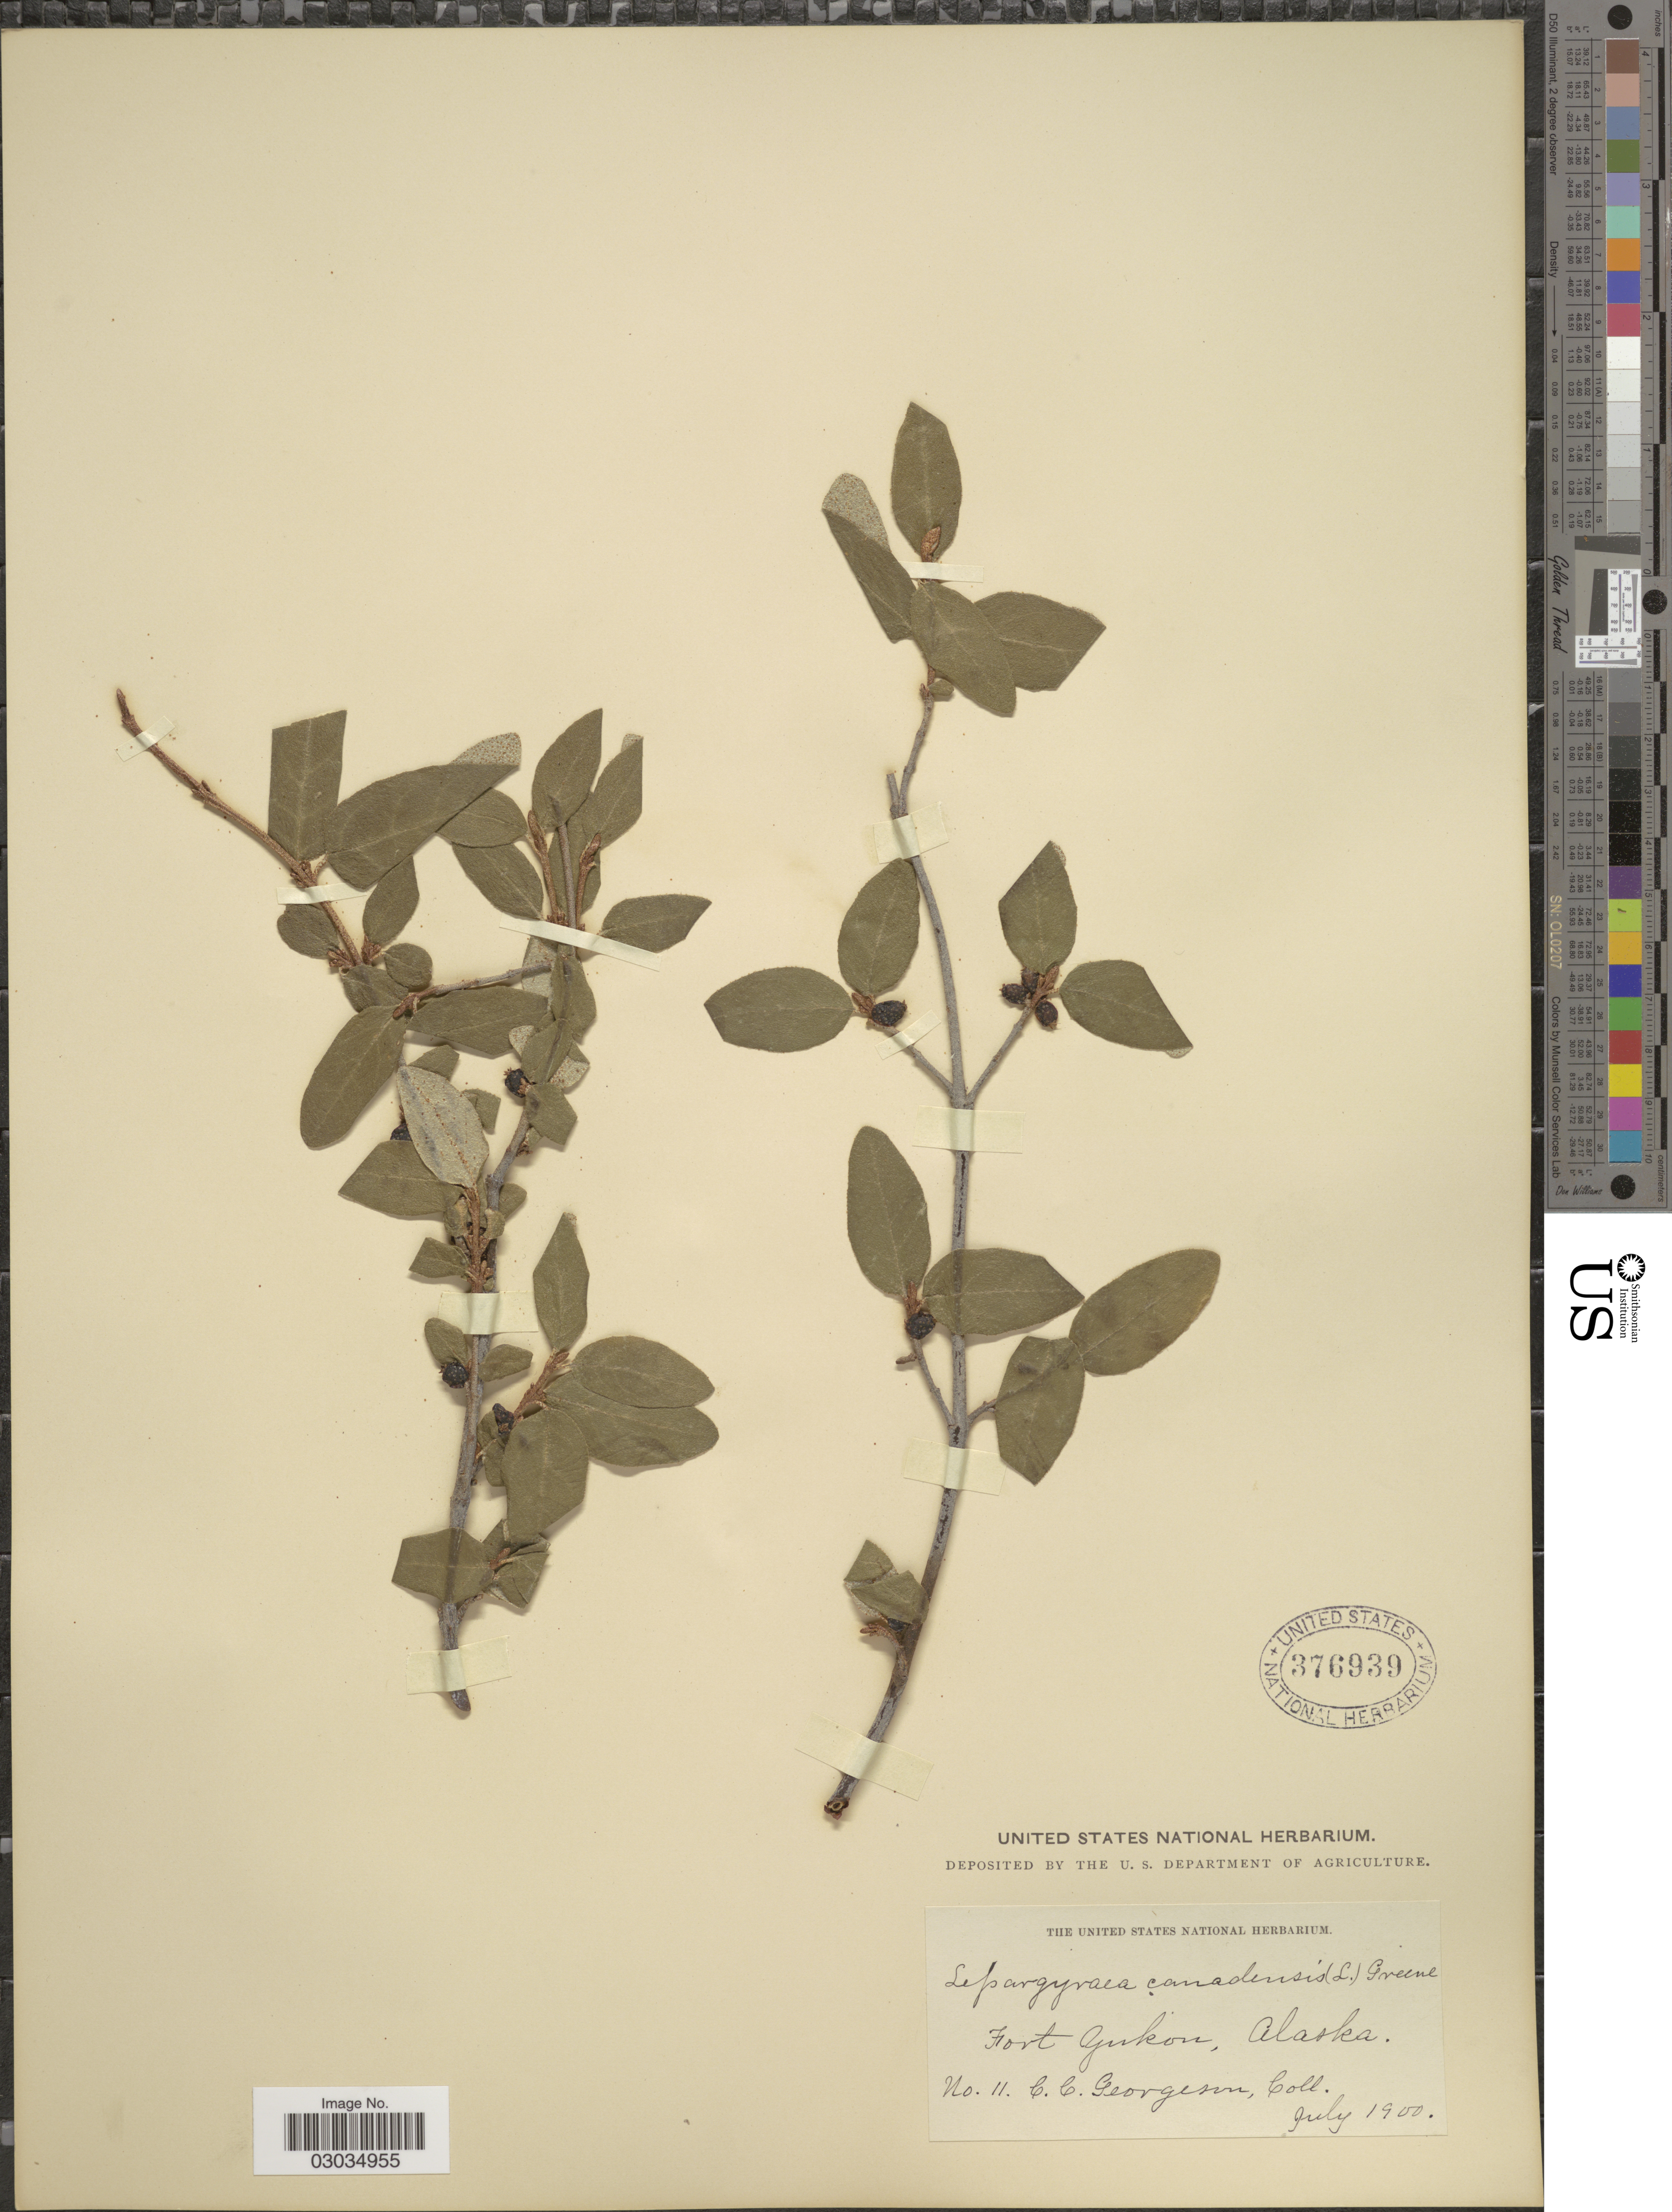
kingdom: Plantae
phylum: Tracheophyta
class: Magnoliopsida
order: Rosales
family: Elaeagnaceae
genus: Shepherdia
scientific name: Shepherdia canadensis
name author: (L.) Nutt.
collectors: C. Georgeson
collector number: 11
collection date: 1900-07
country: United States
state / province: Alaska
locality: Fort Yukon, Alaska.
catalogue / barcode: US 376939